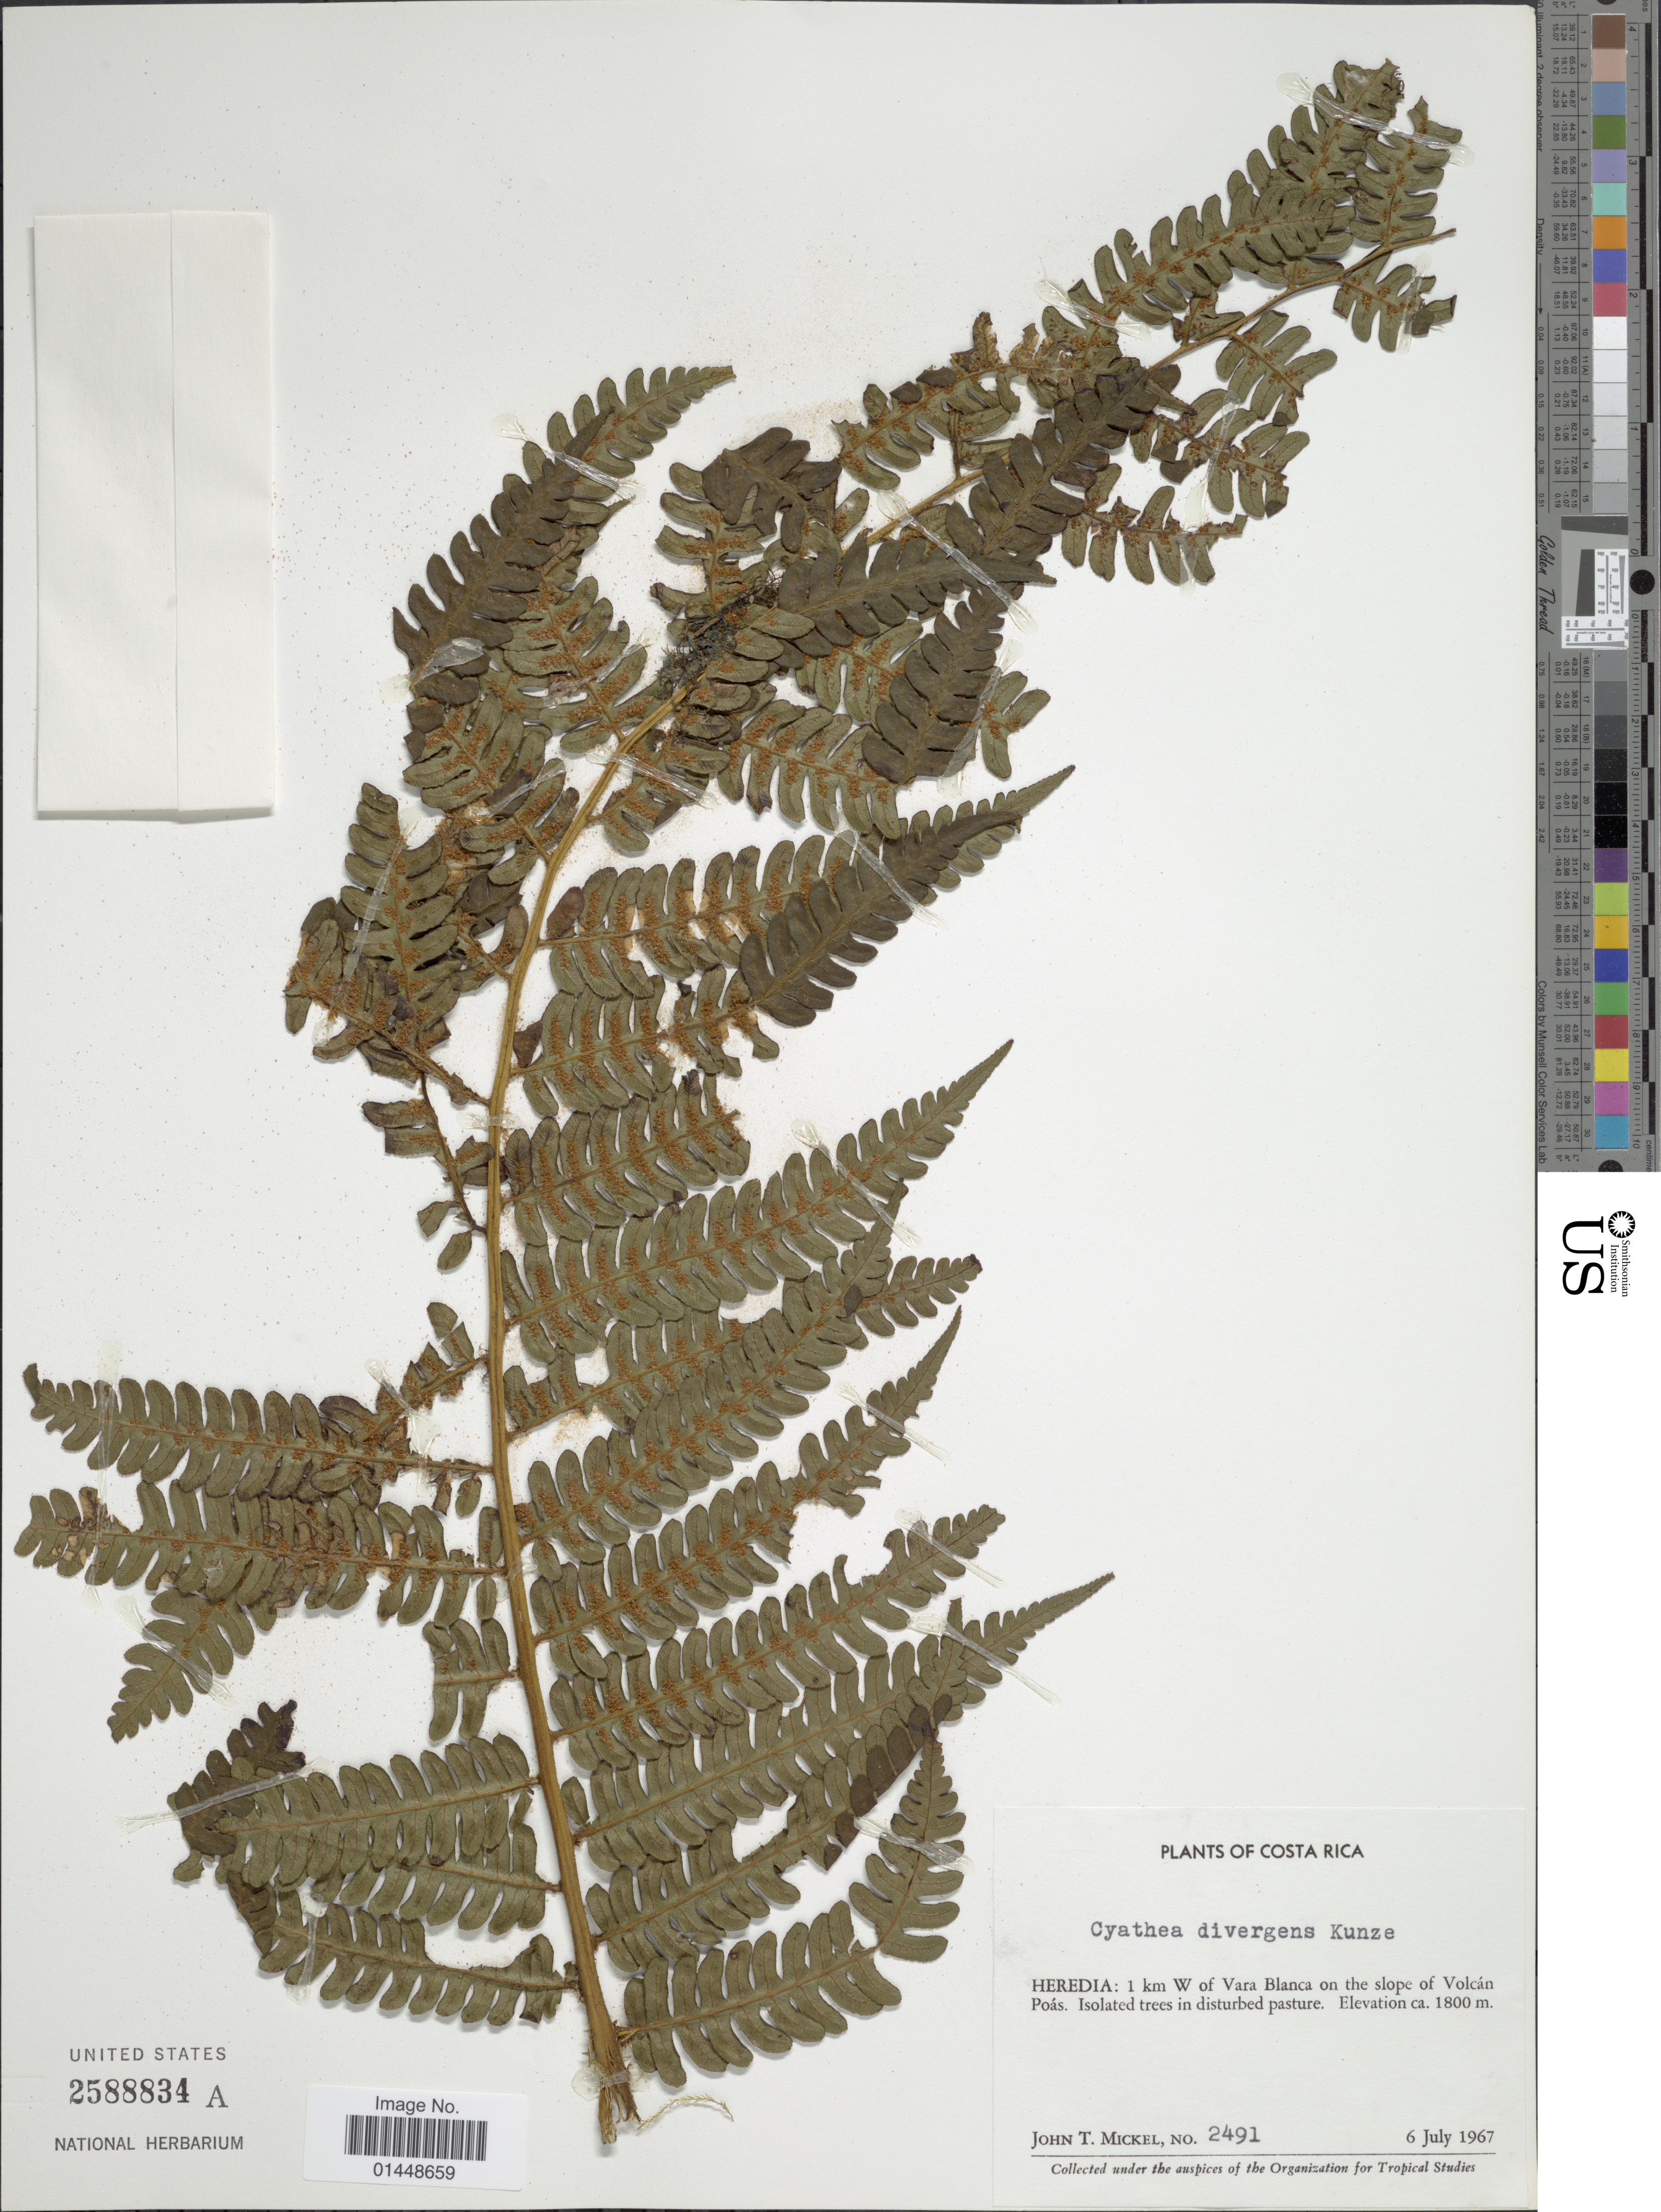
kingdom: Plantae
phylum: Tracheophyta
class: Polypodiopsida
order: Cyatheales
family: Cyatheaceae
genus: Cyathea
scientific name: Cyathea divergens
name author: Kunze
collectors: J. T. Mickel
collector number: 2491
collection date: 1967-07-06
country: Costa Rica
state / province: Heredia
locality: Heredia: 1 km W of Vara Blanca on the slopes of Volcán Poás.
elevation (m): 1800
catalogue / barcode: US 2588834A